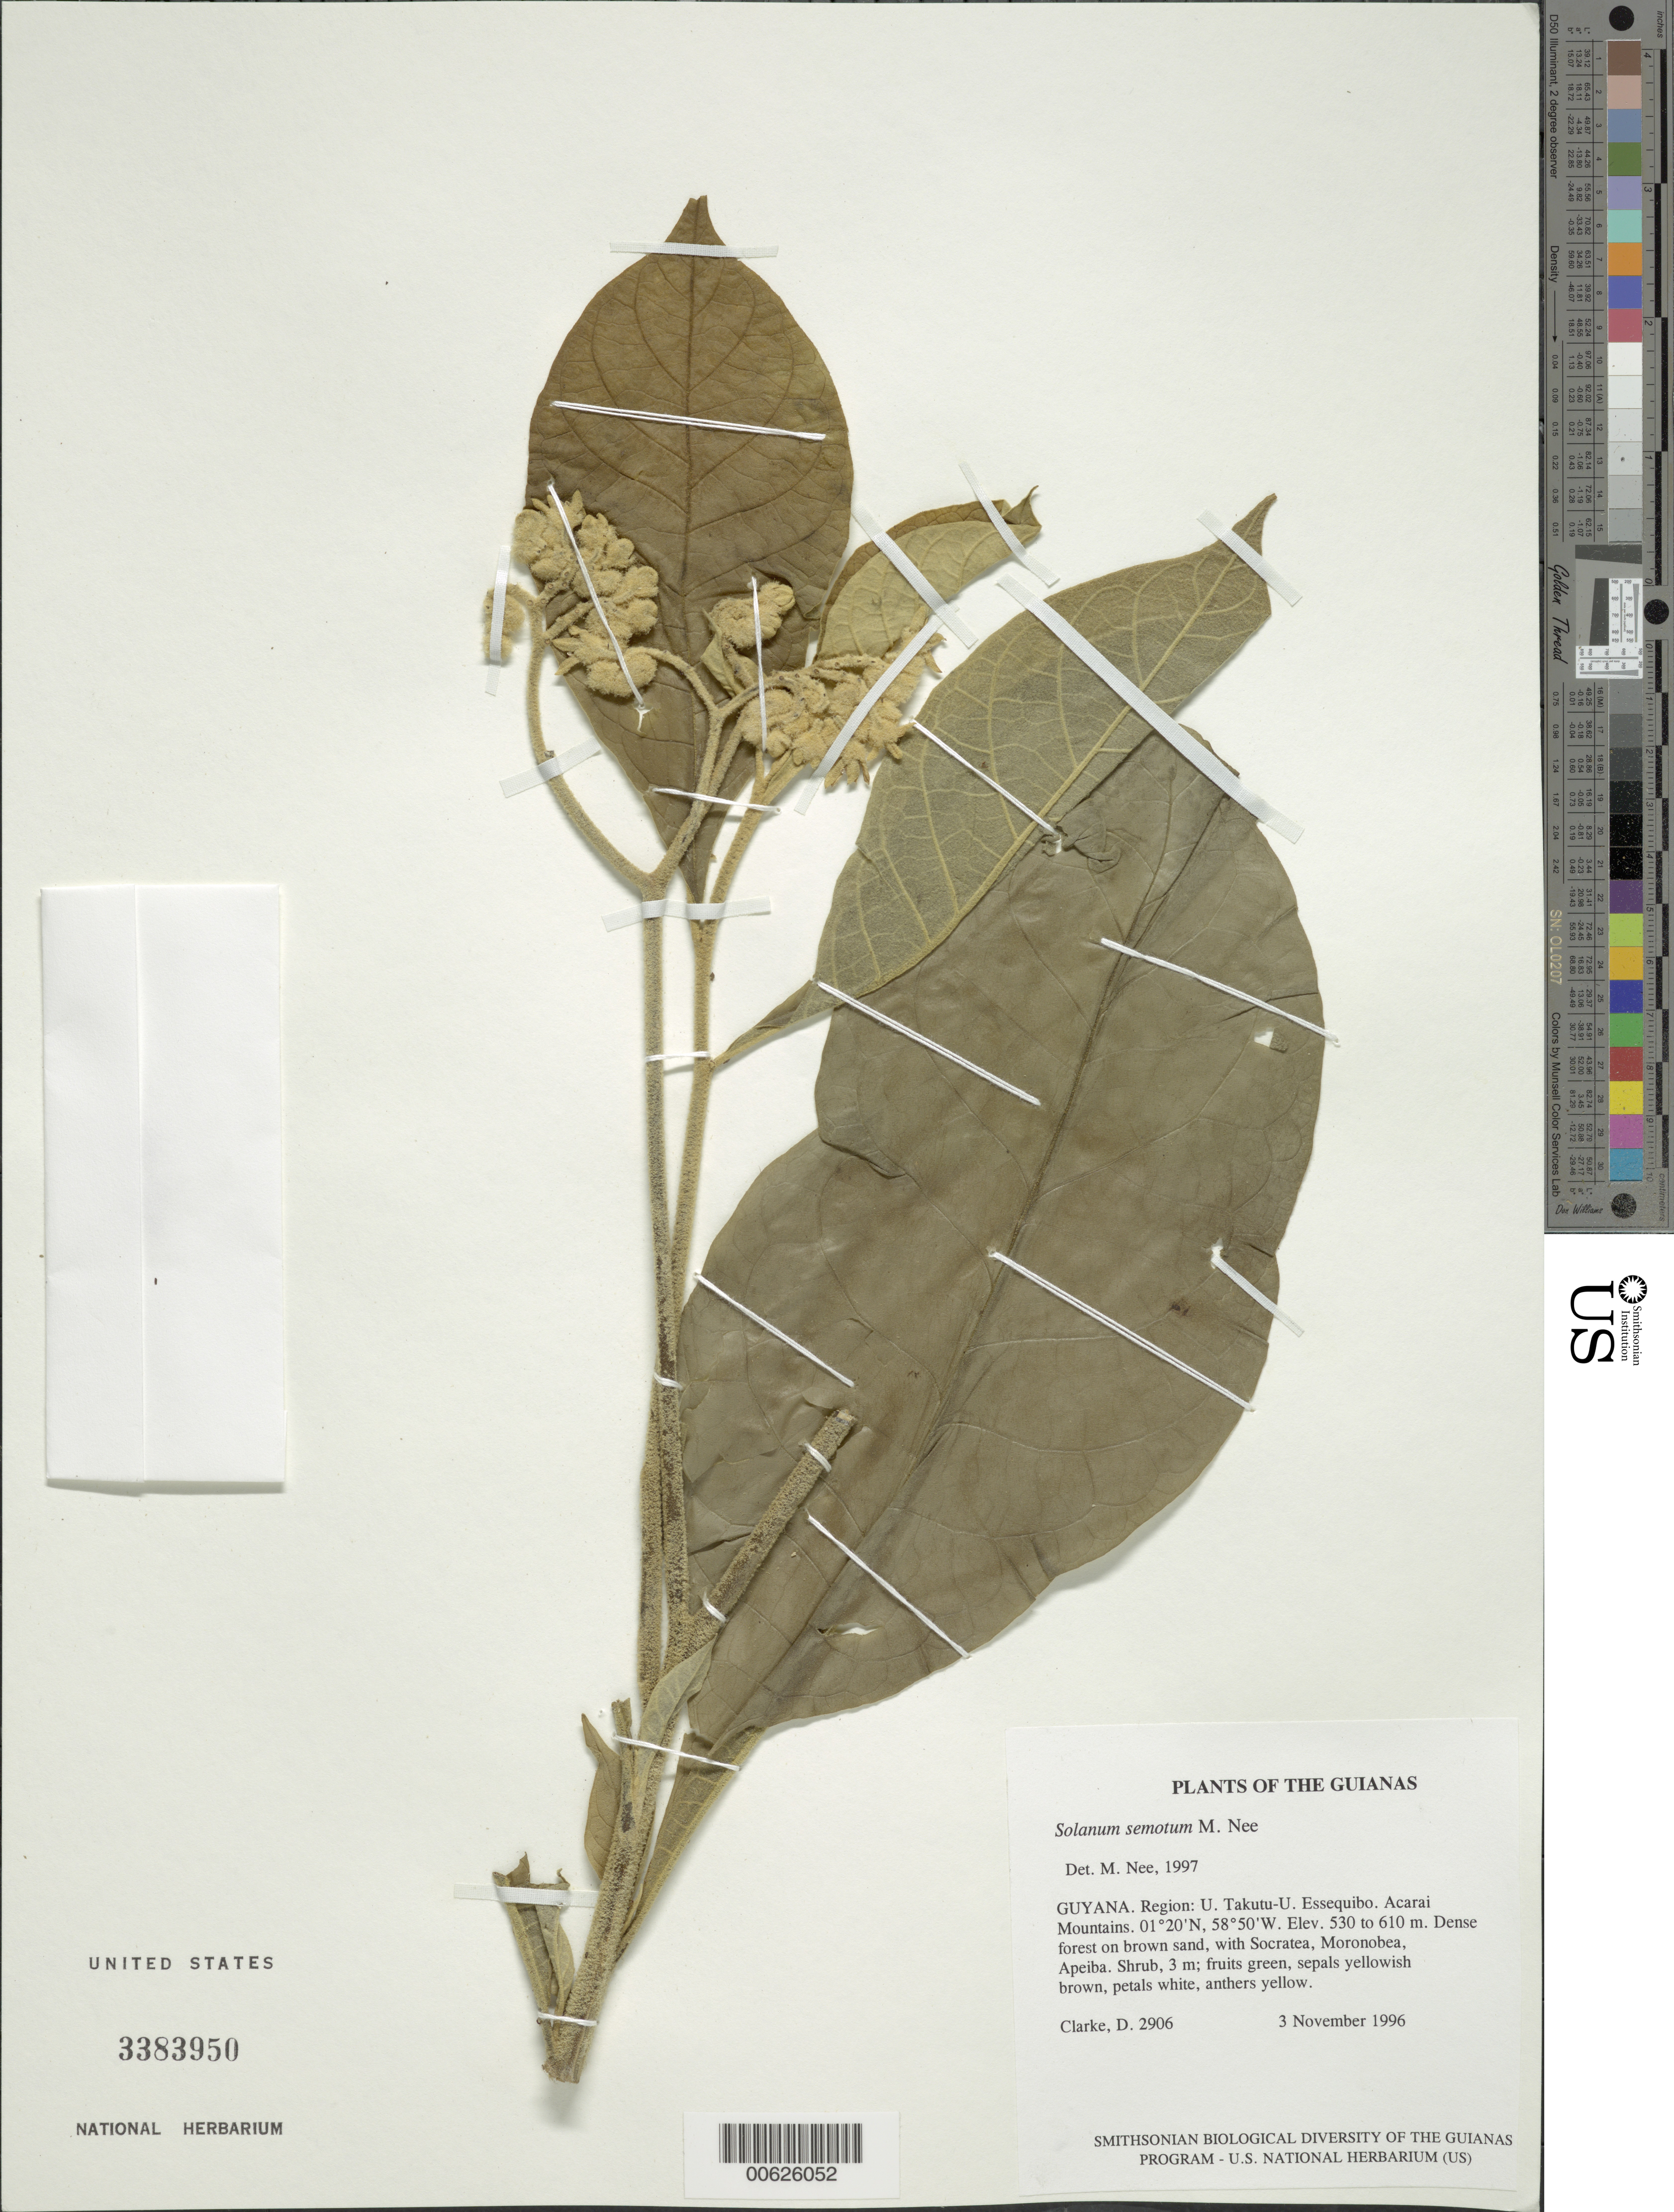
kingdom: Plantae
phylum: Tracheophyta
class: Magnoliopsida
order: Solanales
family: Solanaceae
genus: Solanum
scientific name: Solanum semotum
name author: M. Nee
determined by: Nee, Michael H.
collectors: H. D. Clarke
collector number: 2906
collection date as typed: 11 Nov 1996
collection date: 1996-11-11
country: Guyana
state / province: U. Takutu-U. Essequibo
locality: Acarai Mountains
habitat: Dense forest on brown sand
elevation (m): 530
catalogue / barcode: US 3383950